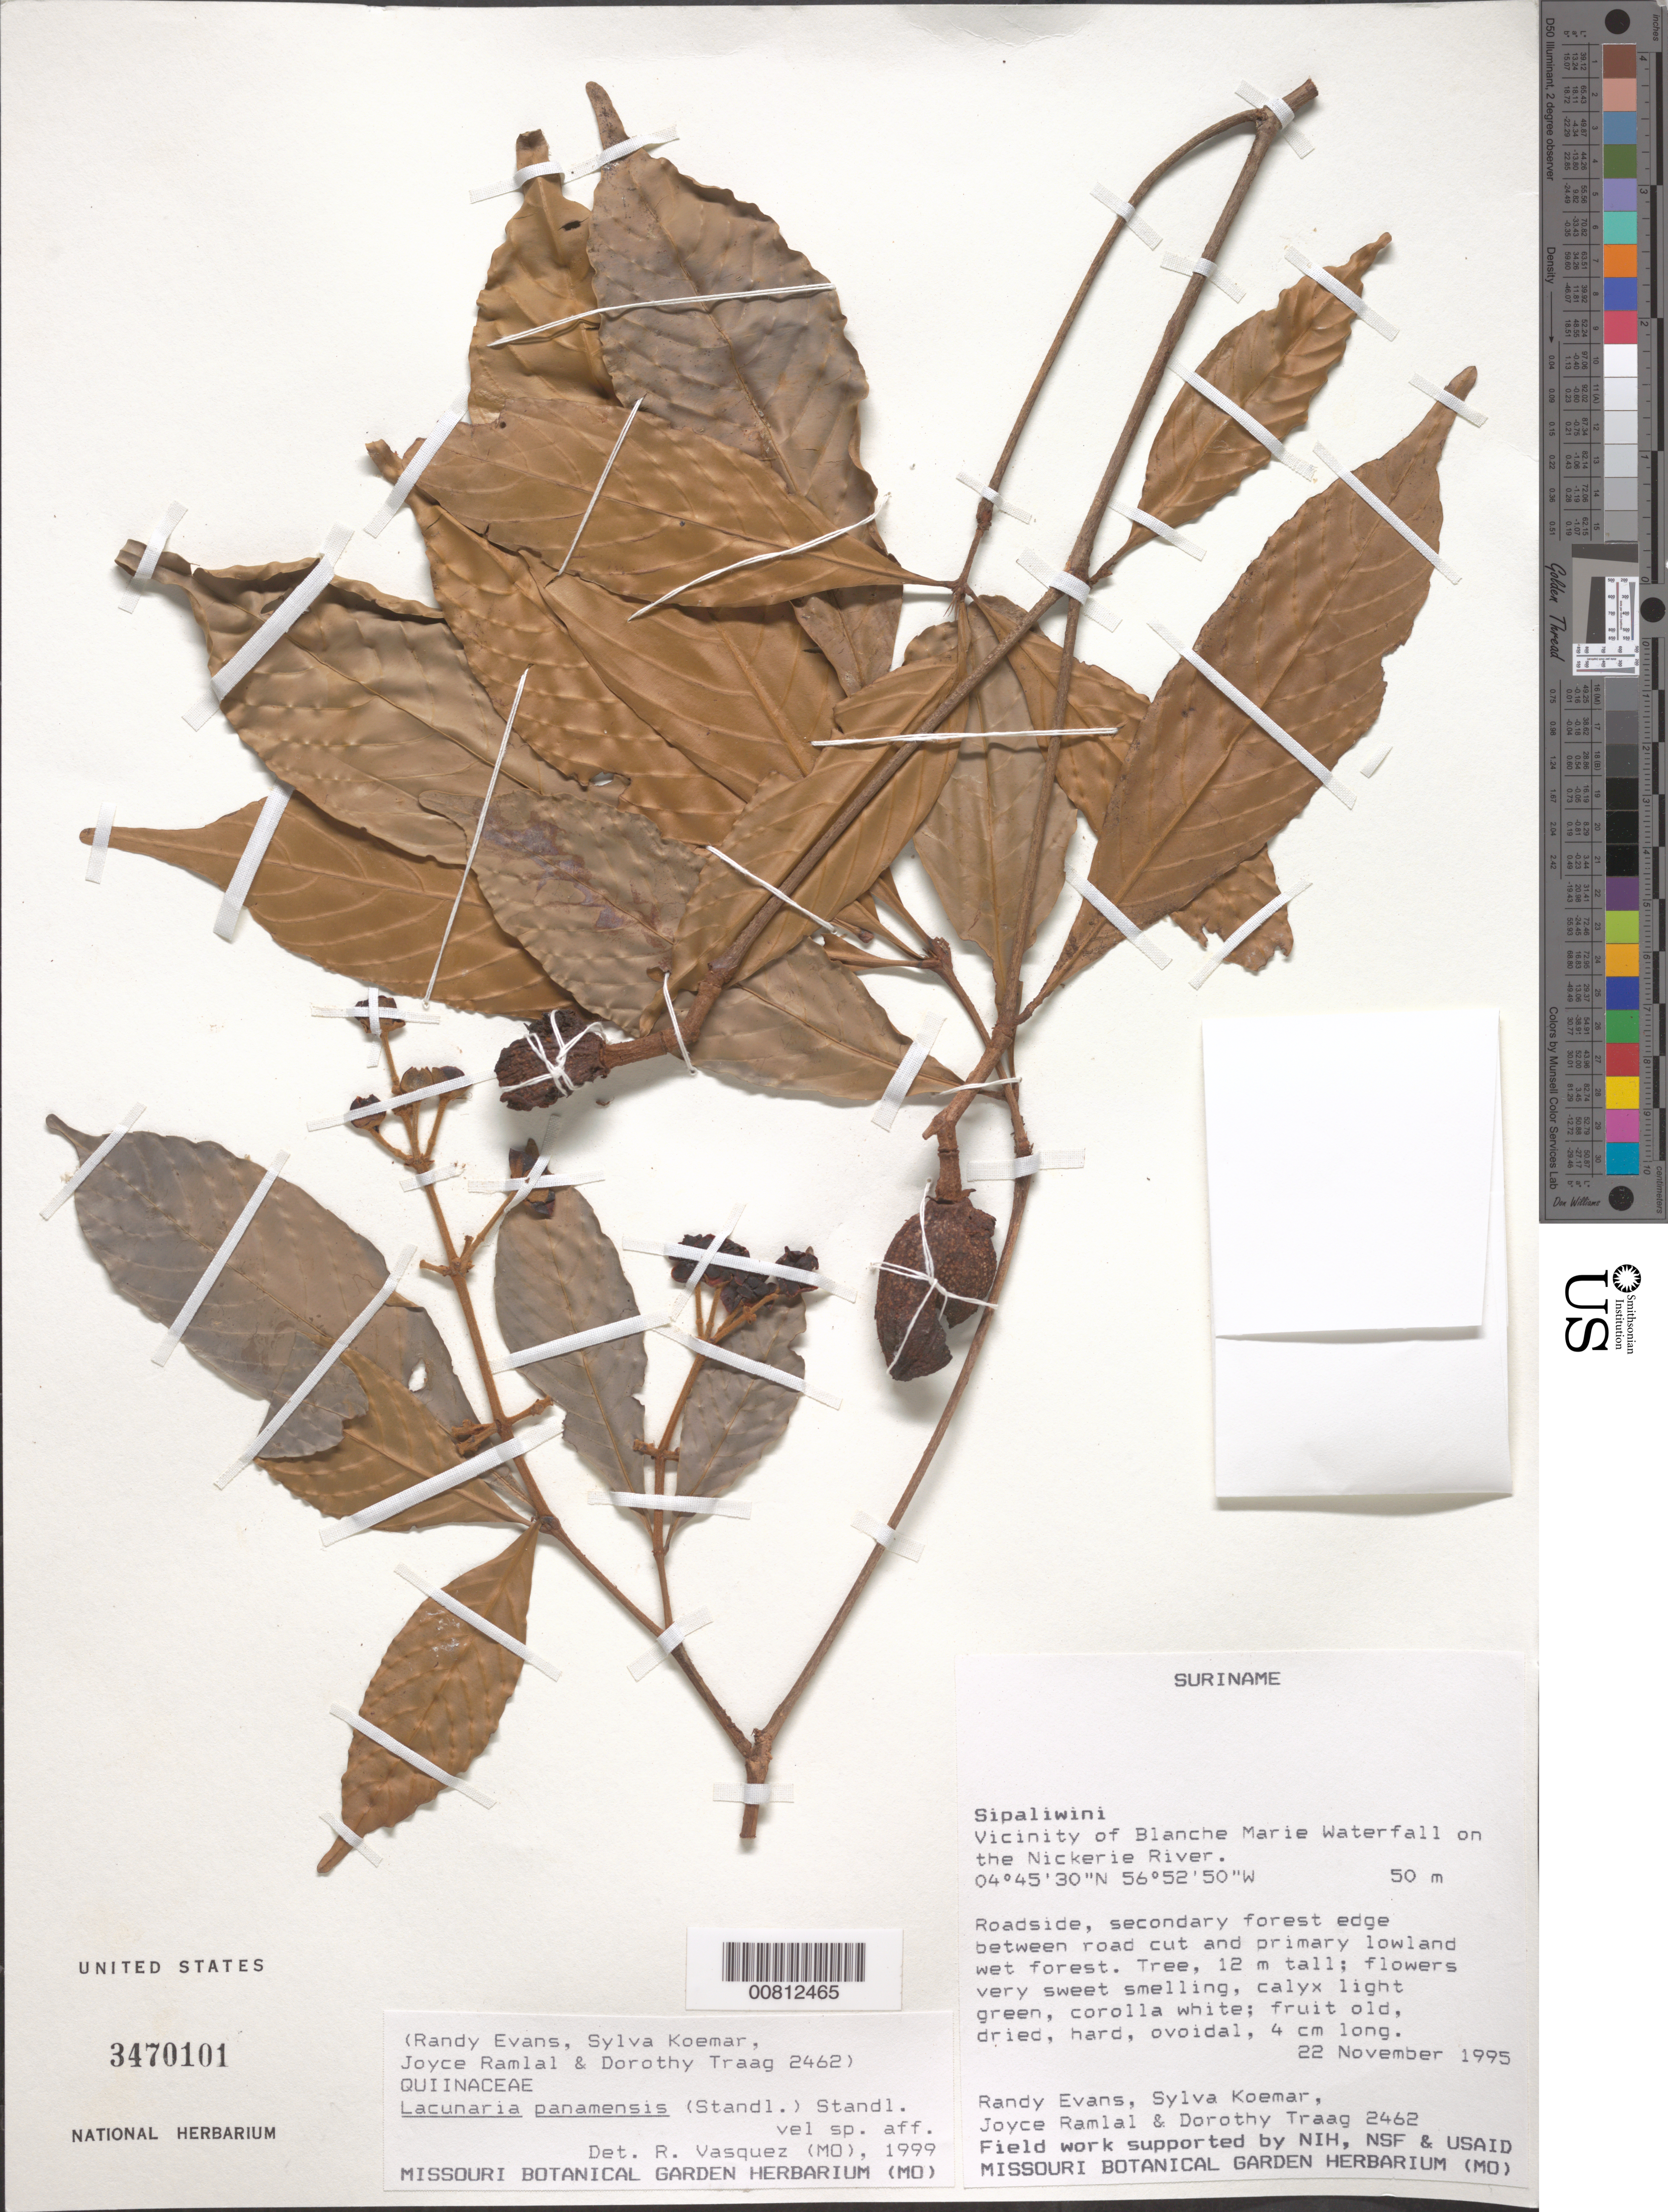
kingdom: Plantae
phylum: Tracheophyta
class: Magnoliopsida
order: Malpighiales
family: Quiinaceae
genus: Lacunaria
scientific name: Lacunaria panamensis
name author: (Standl.) Standl.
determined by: Vásquez, Roberto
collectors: R. Evans, S. Koemar, J. Ramlal & D. Traag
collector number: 2462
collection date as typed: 22-Nov-95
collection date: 1995-11-22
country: Suriname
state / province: Sipaliwini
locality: Blanche Marie Waterfall, vic., on Nickerie R.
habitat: Roadside, secondary forest edge between roadcut and primary lowland wet forest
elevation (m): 50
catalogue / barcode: US 3470101